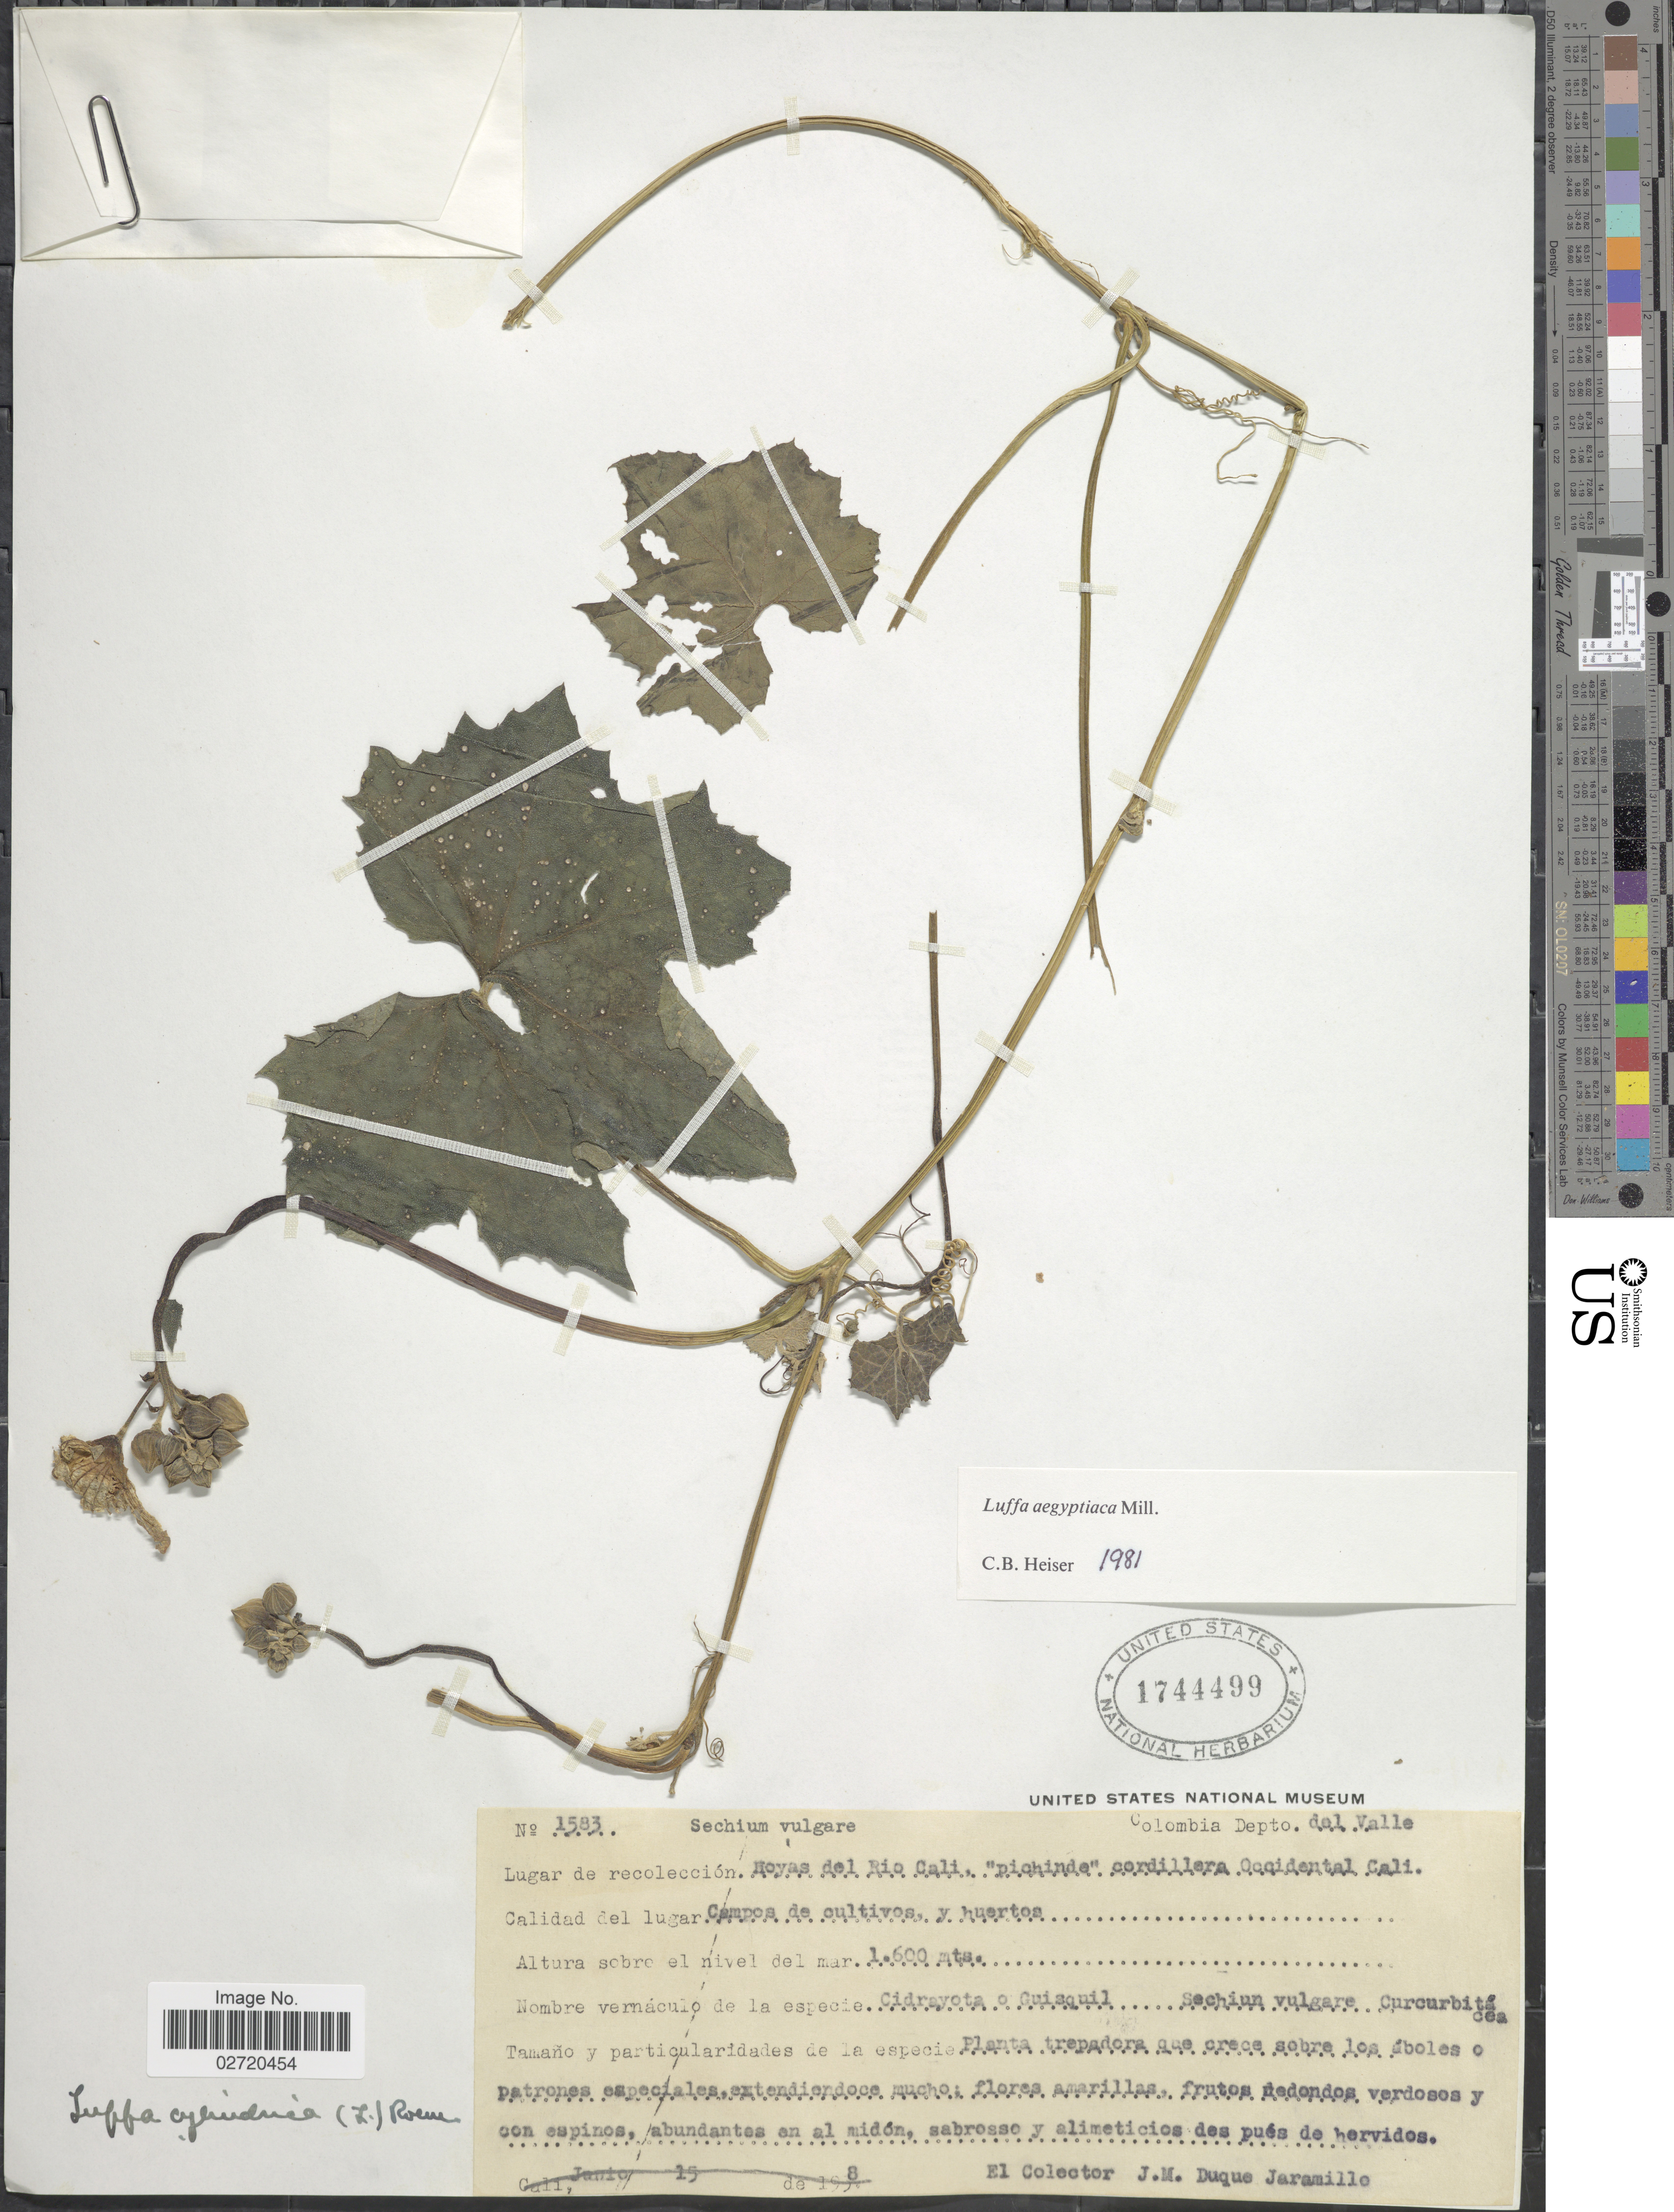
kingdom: Plantae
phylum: Tracheophyta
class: Magnoliopsida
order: Cucurbitales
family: Cucurbitaceae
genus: Luffa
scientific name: Luffa aegyptiaca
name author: Mill.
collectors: J. M. Duque Jaramillo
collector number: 1583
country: Colombia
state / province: Valle del Cauca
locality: Colombia, Depto. del Valle, Hoyas del Rio Cali, "pichinde" cordillera Occidental Cali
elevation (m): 1600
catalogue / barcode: US 1744499